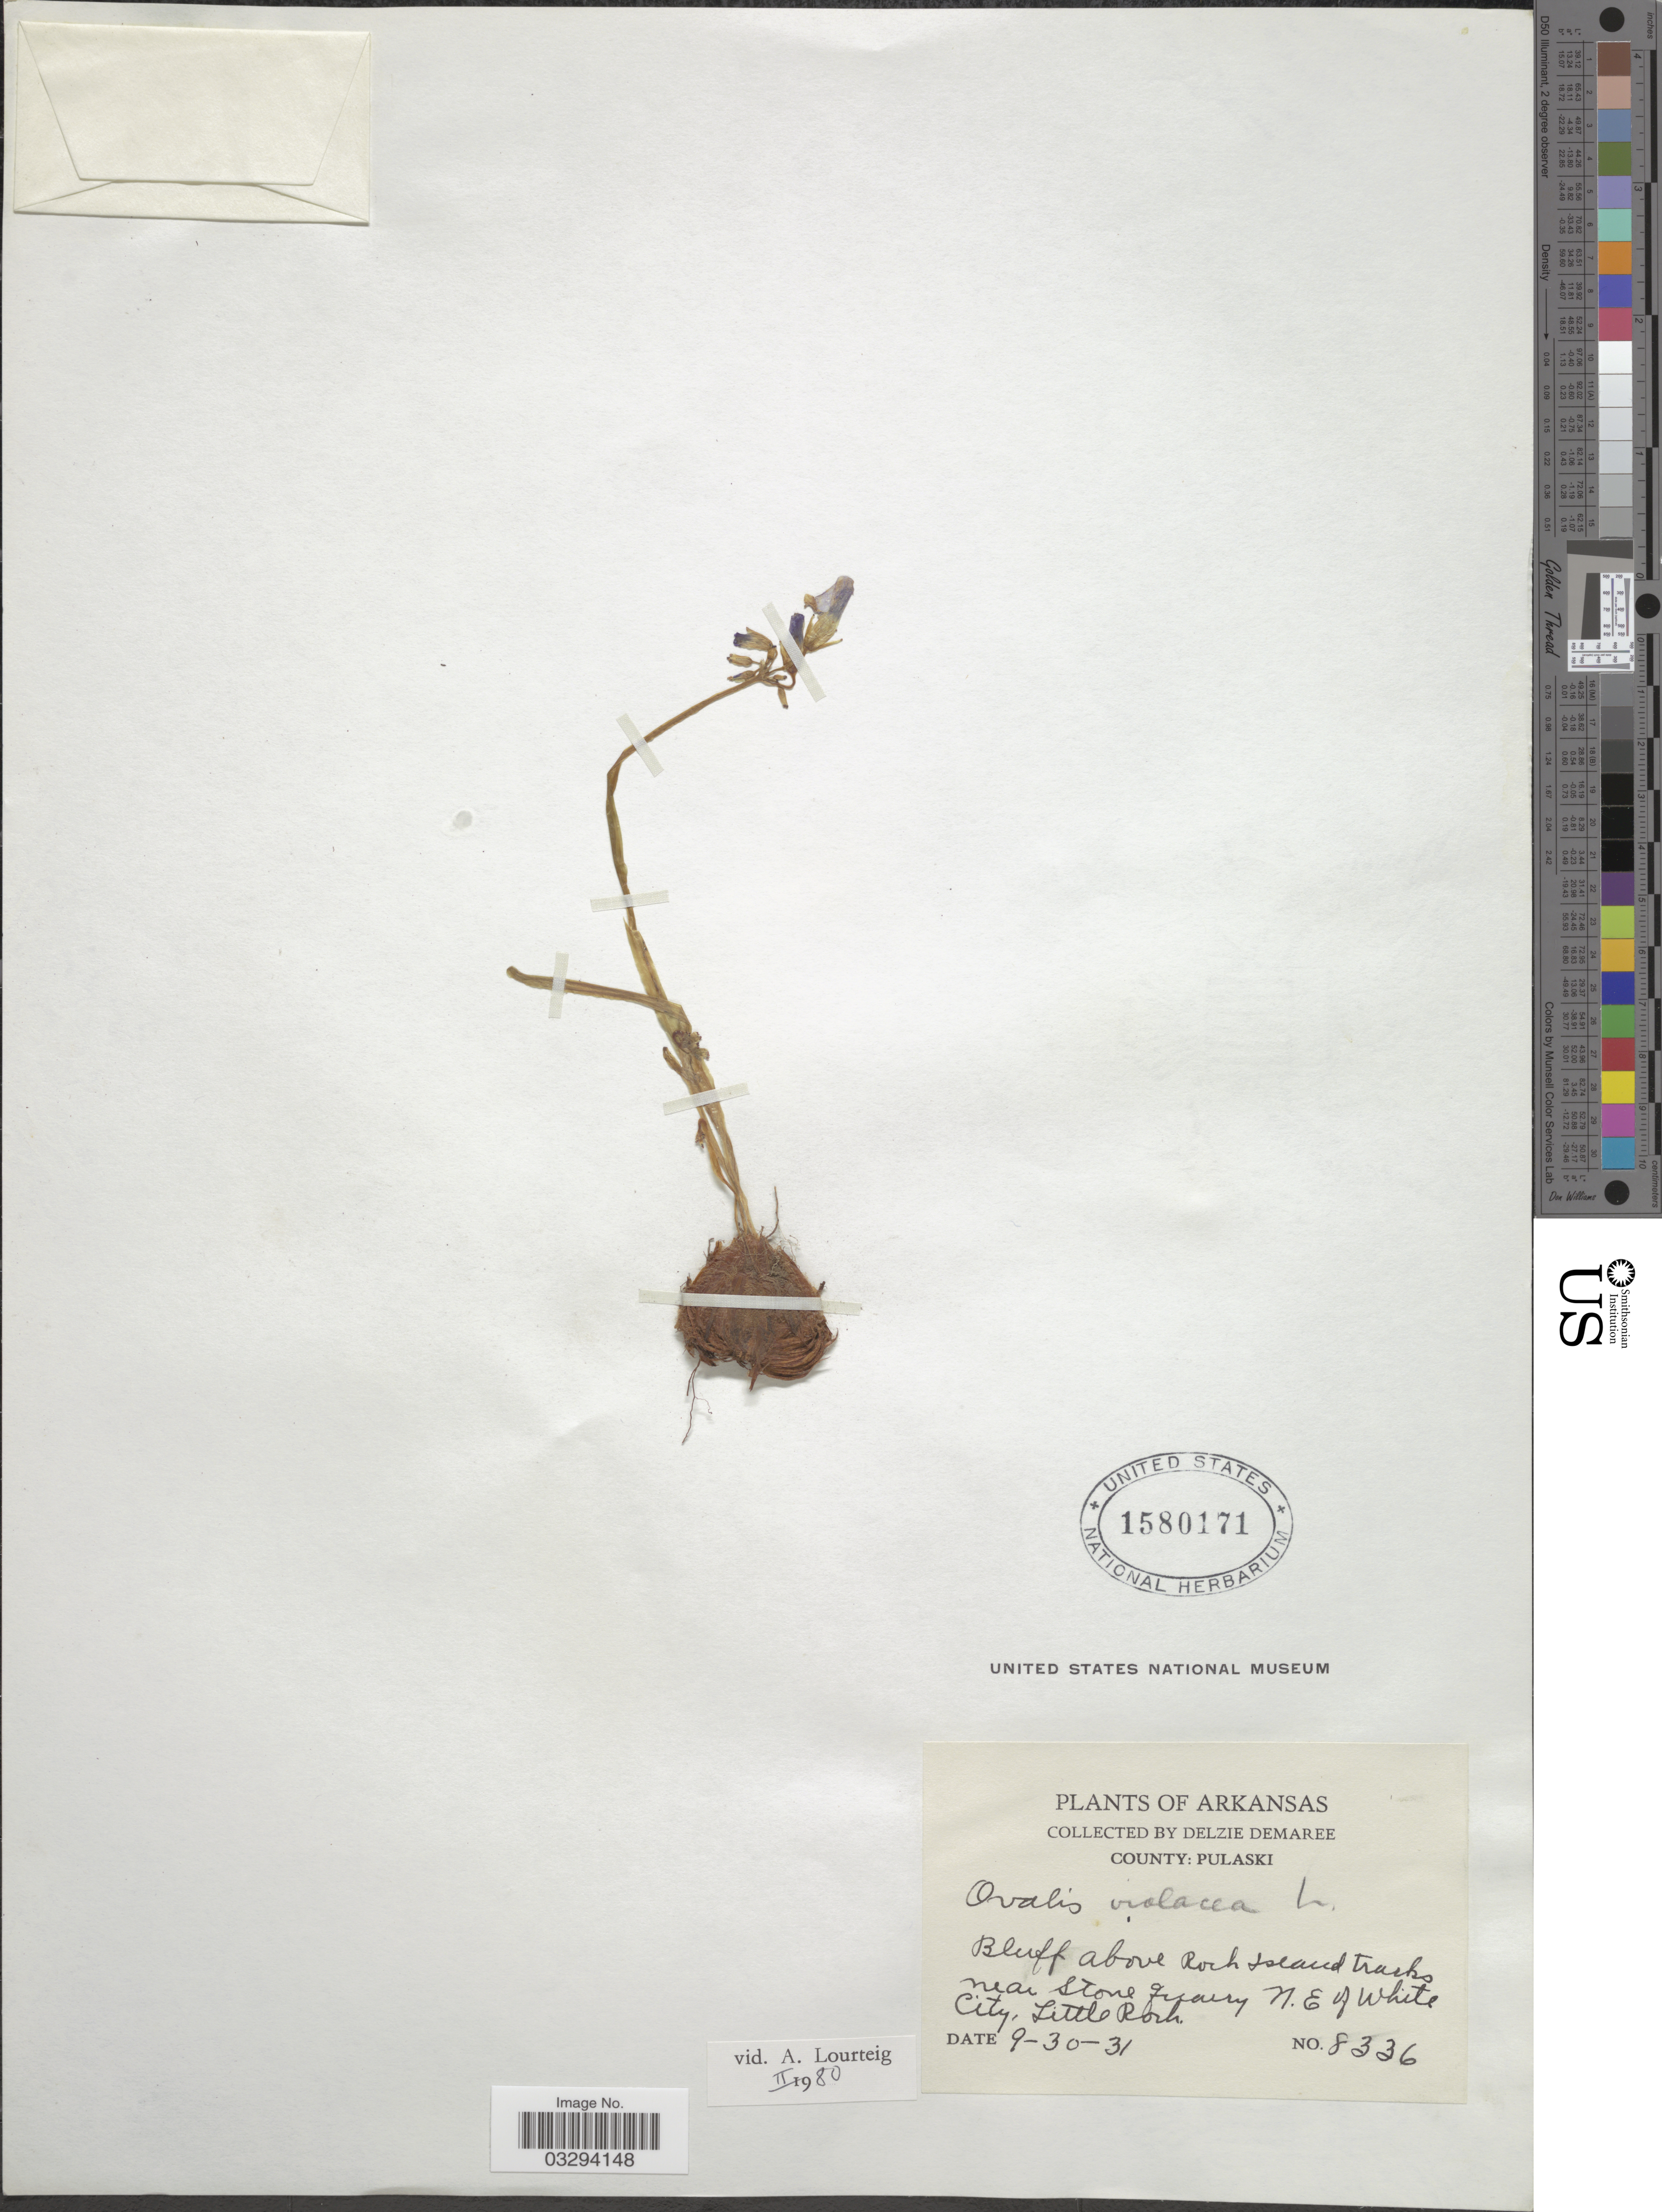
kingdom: Plantae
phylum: Tracheophyta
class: Magnoliopsida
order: Oxalidales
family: Oxalidaceae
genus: Oxalis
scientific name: Oxalis violacea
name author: L.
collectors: D. Demaree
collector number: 8336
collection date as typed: Transcribed d/m/y: 30/9/31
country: United States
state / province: Arkansas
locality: County: Pulaski. Bluff above Rock Island tracks near Stone Quarry N.E. White City, Little Rock.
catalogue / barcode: US 1580171